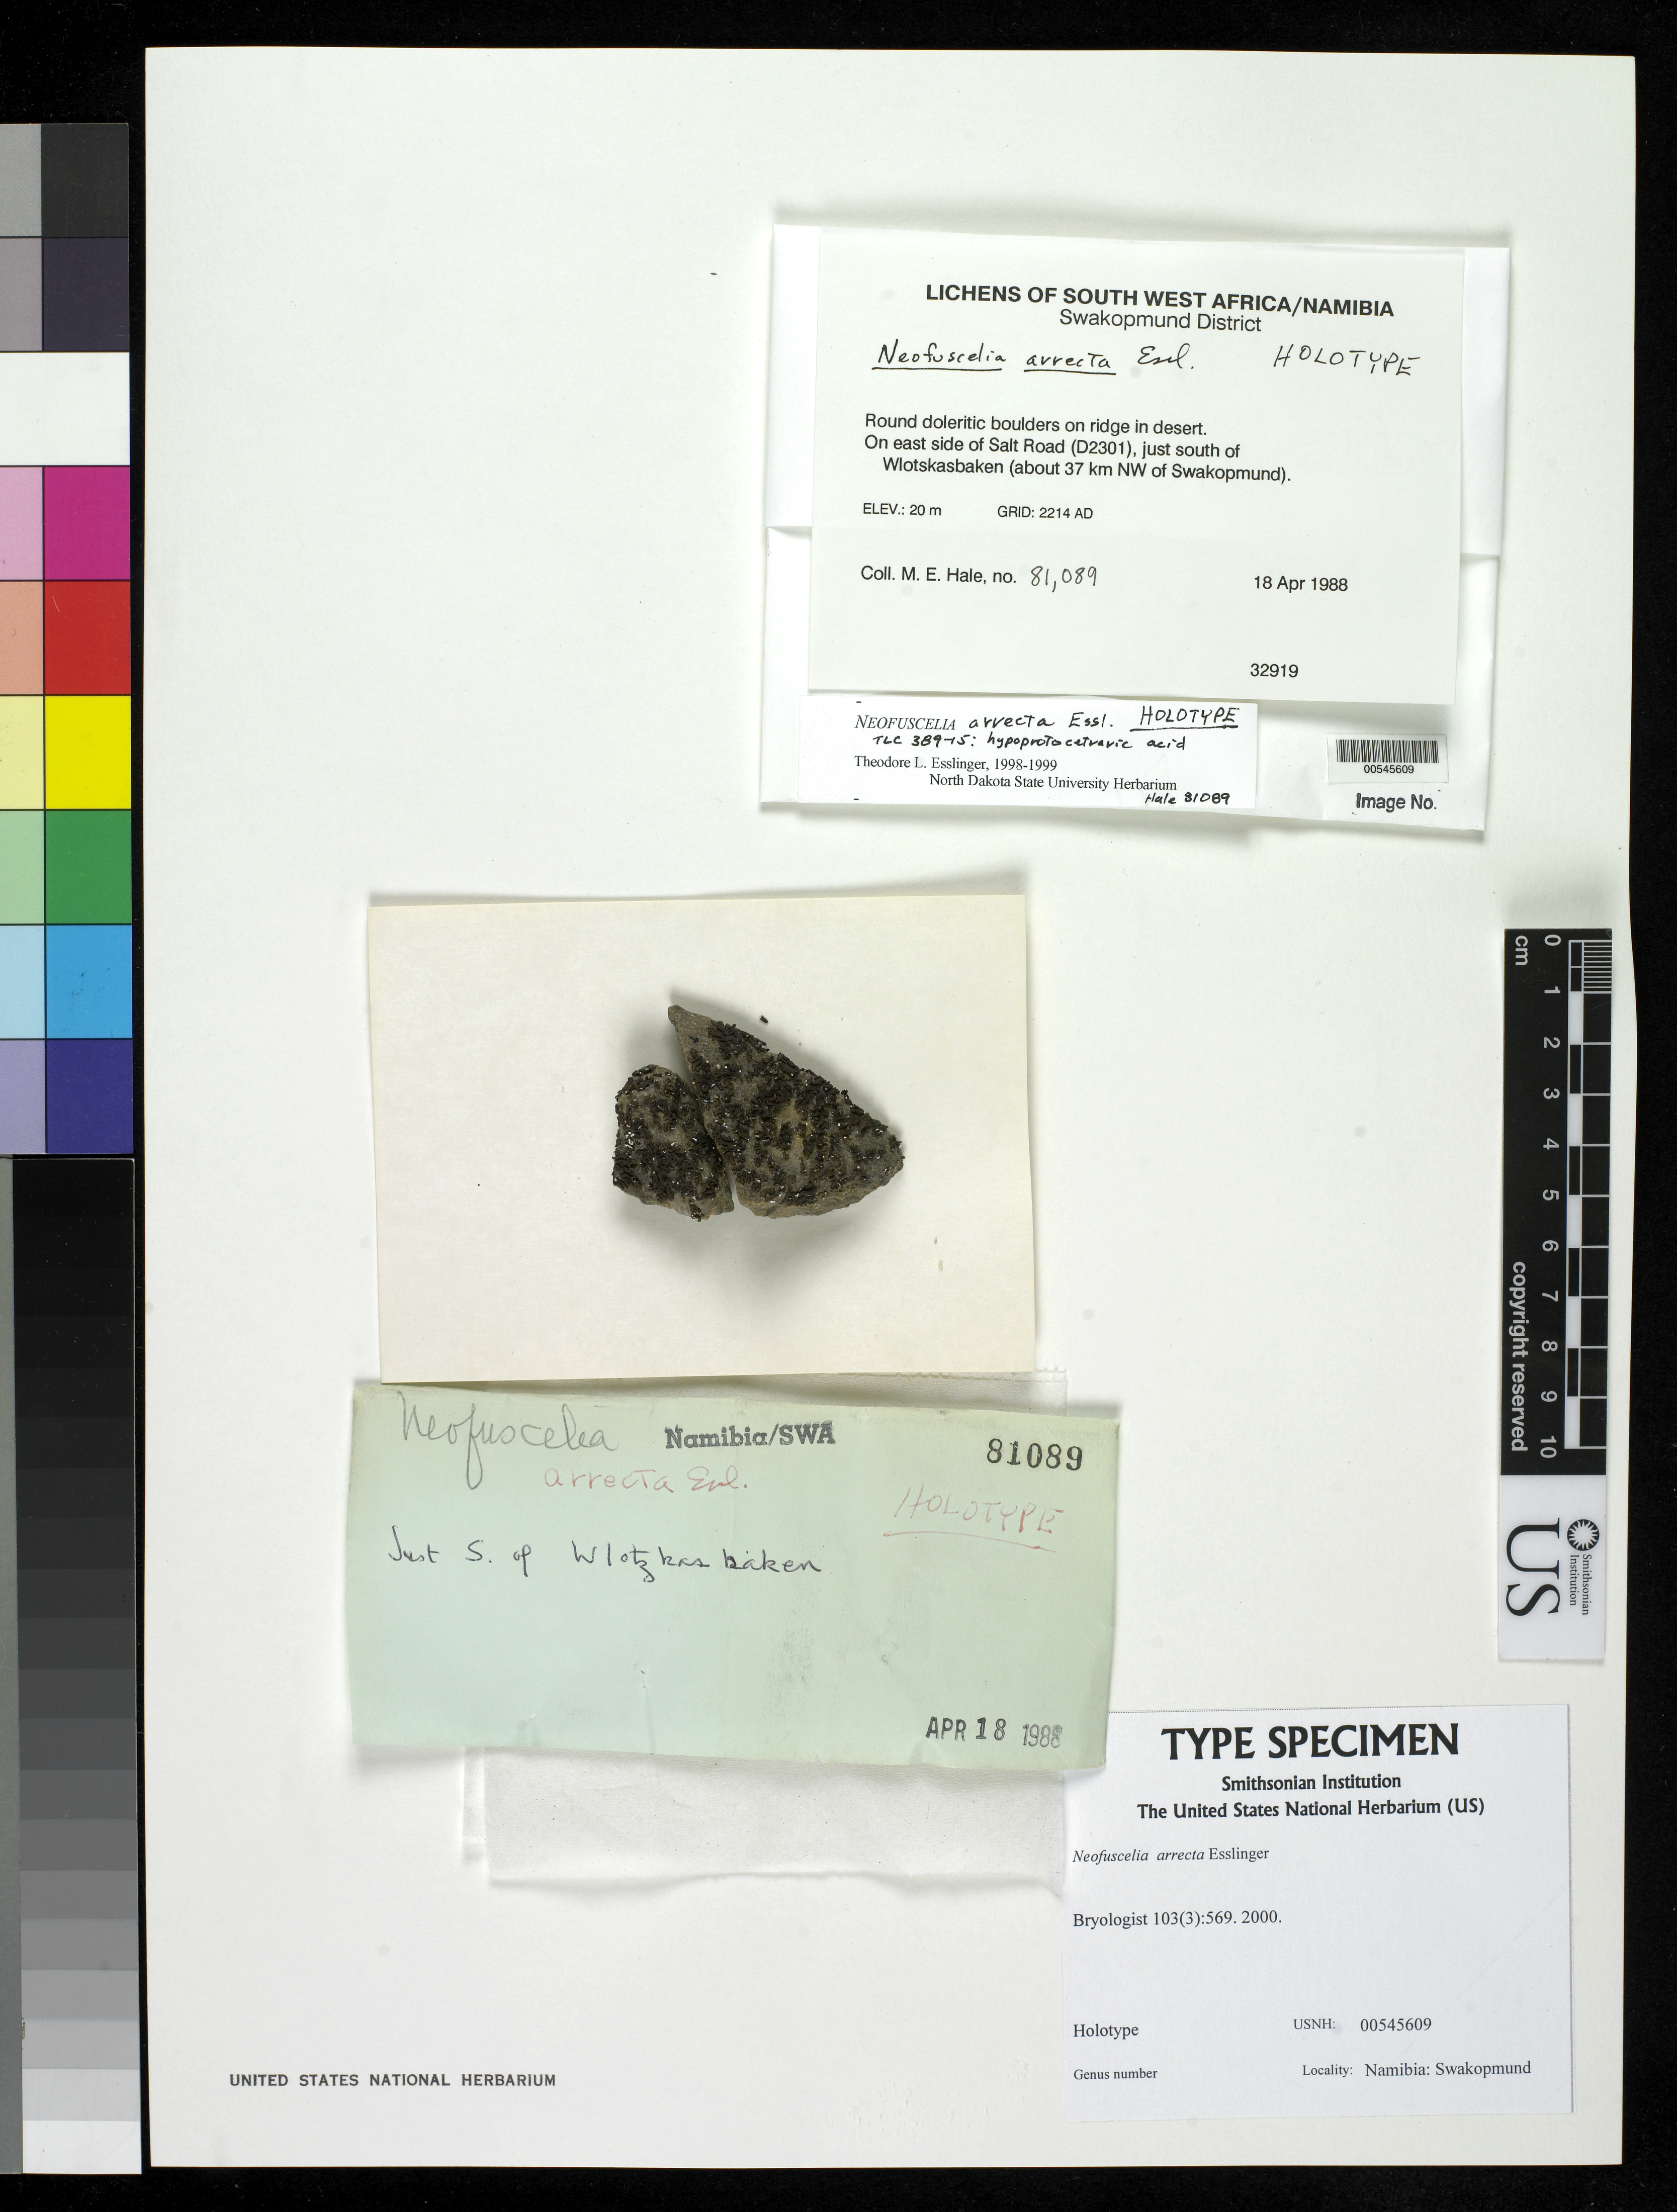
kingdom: Fungi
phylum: Ascomycota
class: Lecanoromycetes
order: Lecanorales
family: Parmeliaceae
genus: Neofuscelia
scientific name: Neofuscelia arrecta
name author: Essl.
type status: Holotype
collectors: M. Hale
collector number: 81089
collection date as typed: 18 Apr 1988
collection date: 1988-04-18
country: Namibia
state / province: Erongo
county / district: Swakopmund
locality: On E side of Salt Road (D2301), just S of Wlotskasbaken (about 37 km NW of Swakopmund)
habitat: Round doleritic boulers on ridge in desert.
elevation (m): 20